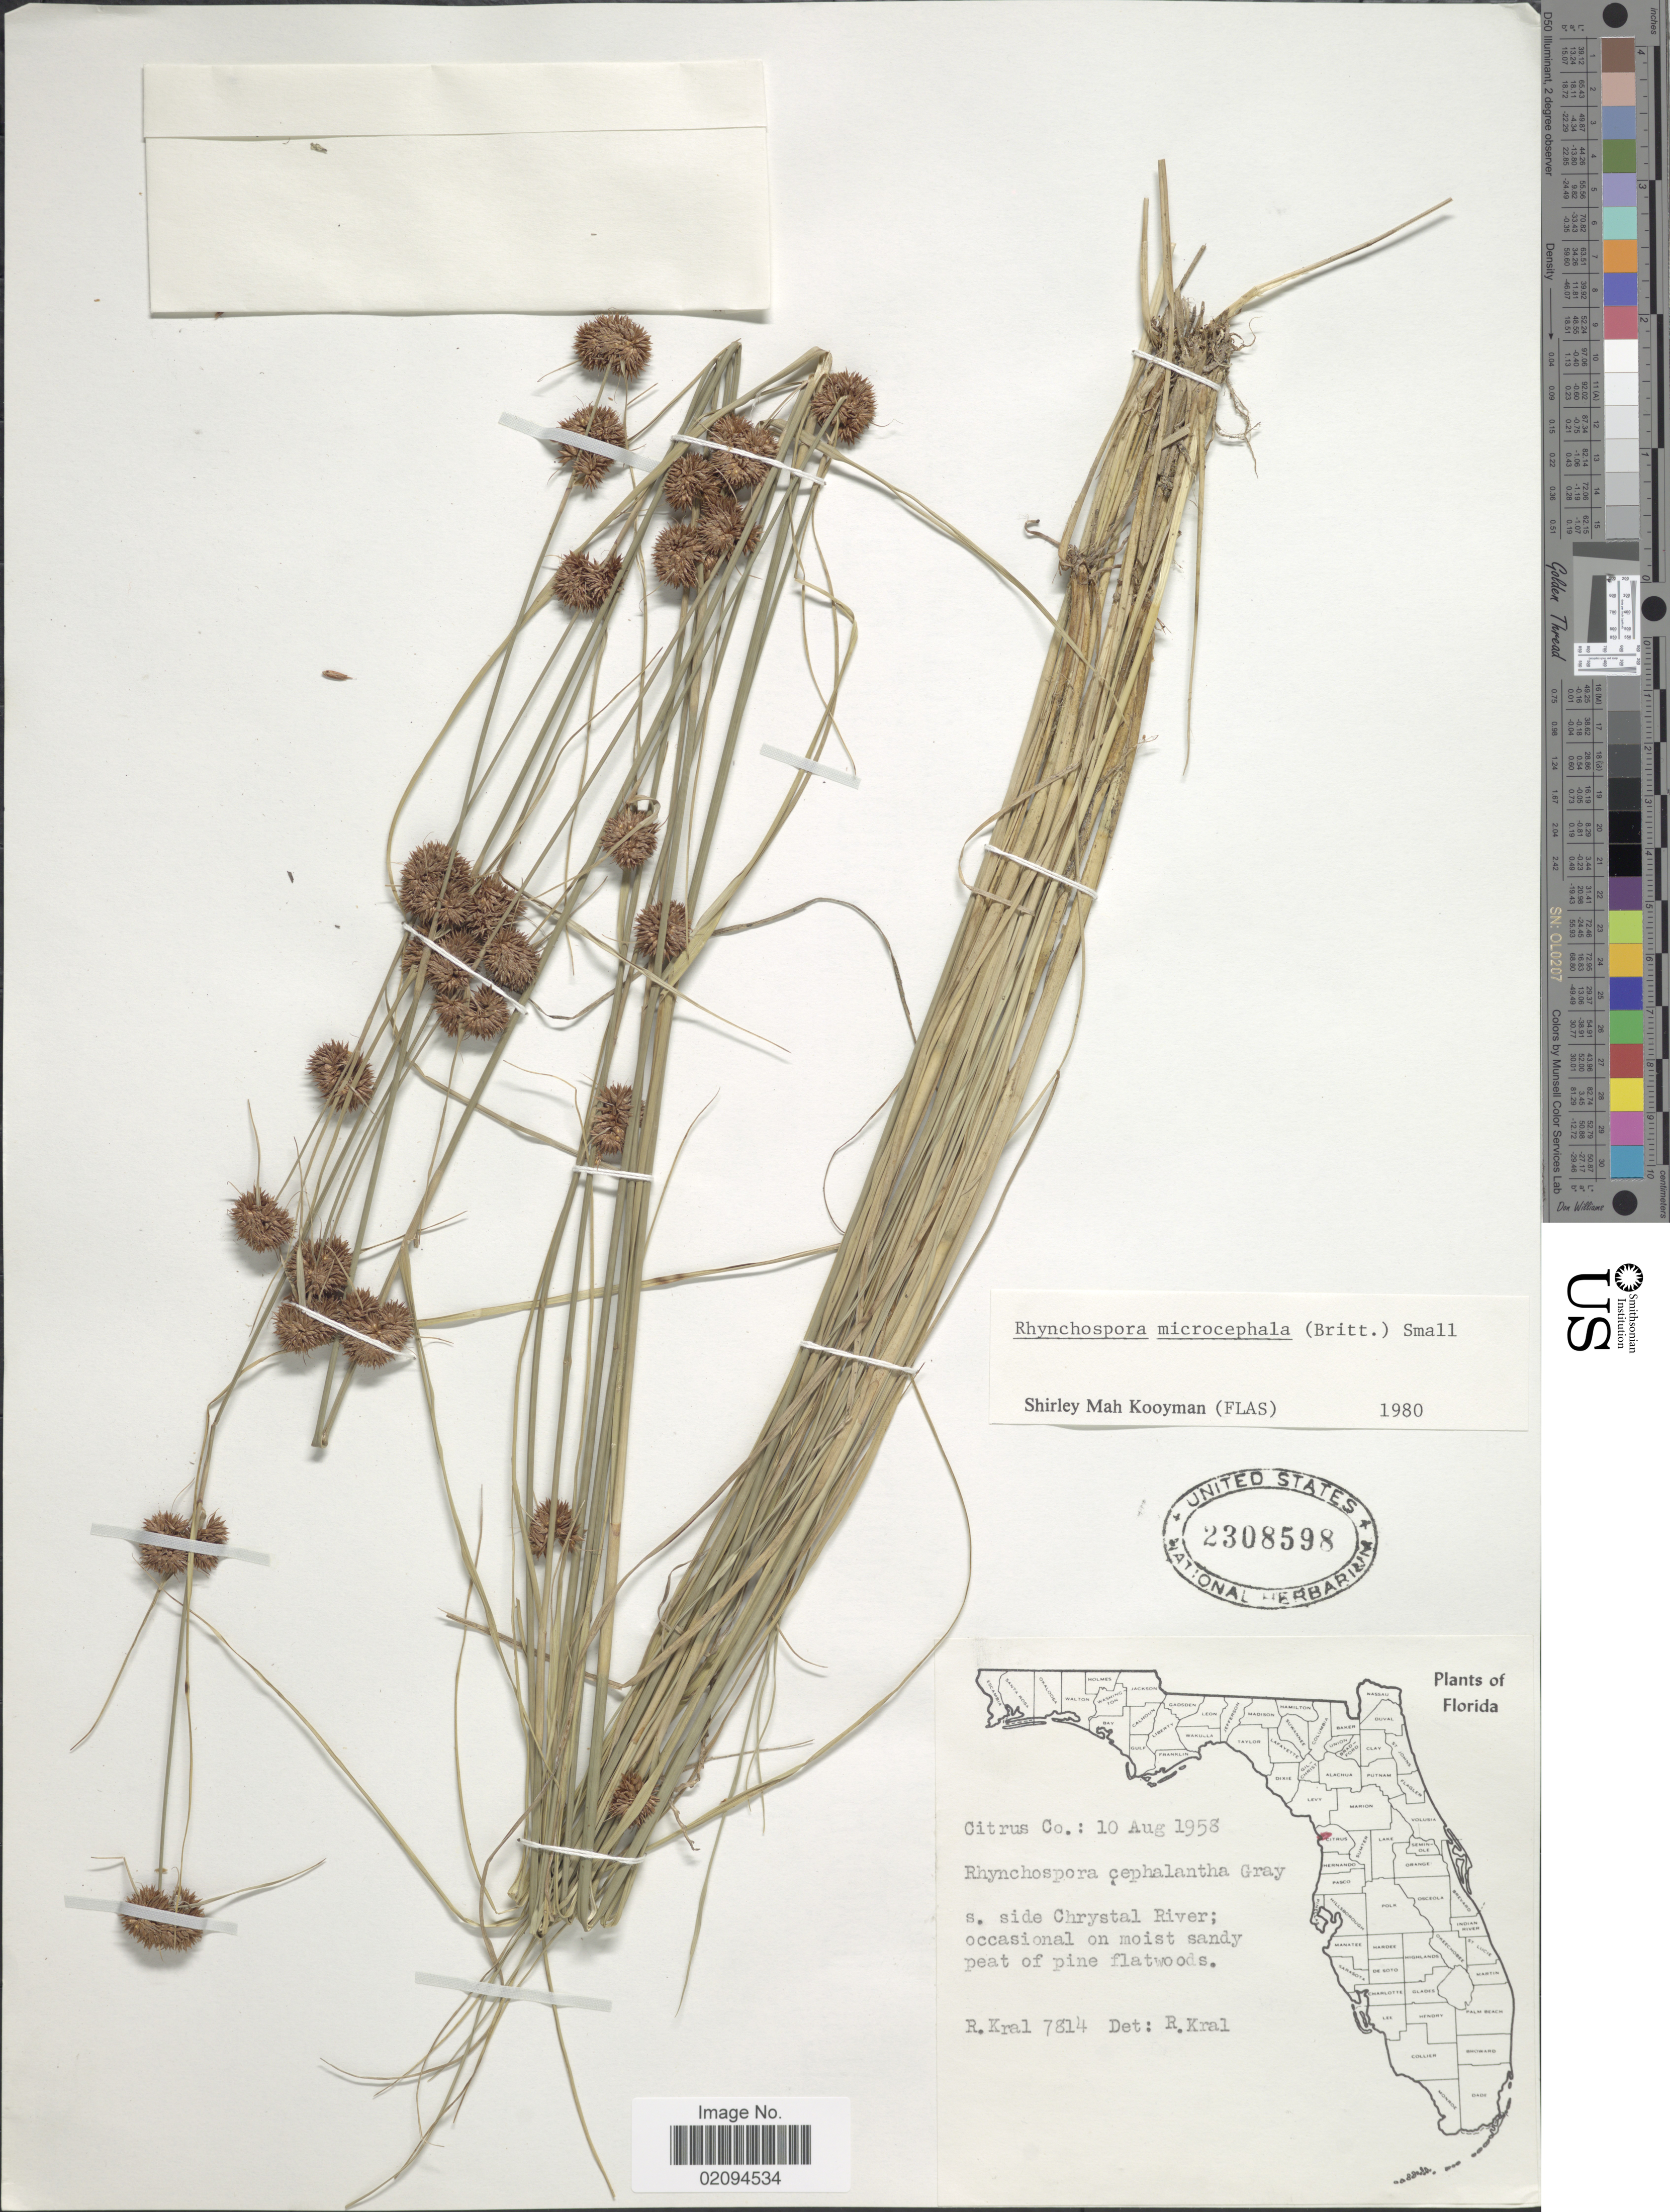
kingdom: Plantae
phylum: Tracheophyta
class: Liliopsida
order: Poales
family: Cyperaceae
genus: Rhynchospora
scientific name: Rhynchospora microcephala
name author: (Britton) Britton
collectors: R. Kral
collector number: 7814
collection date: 1958-08-10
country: United States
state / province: Florida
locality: Citrus Co. S. side Chrystal River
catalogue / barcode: US 2308598